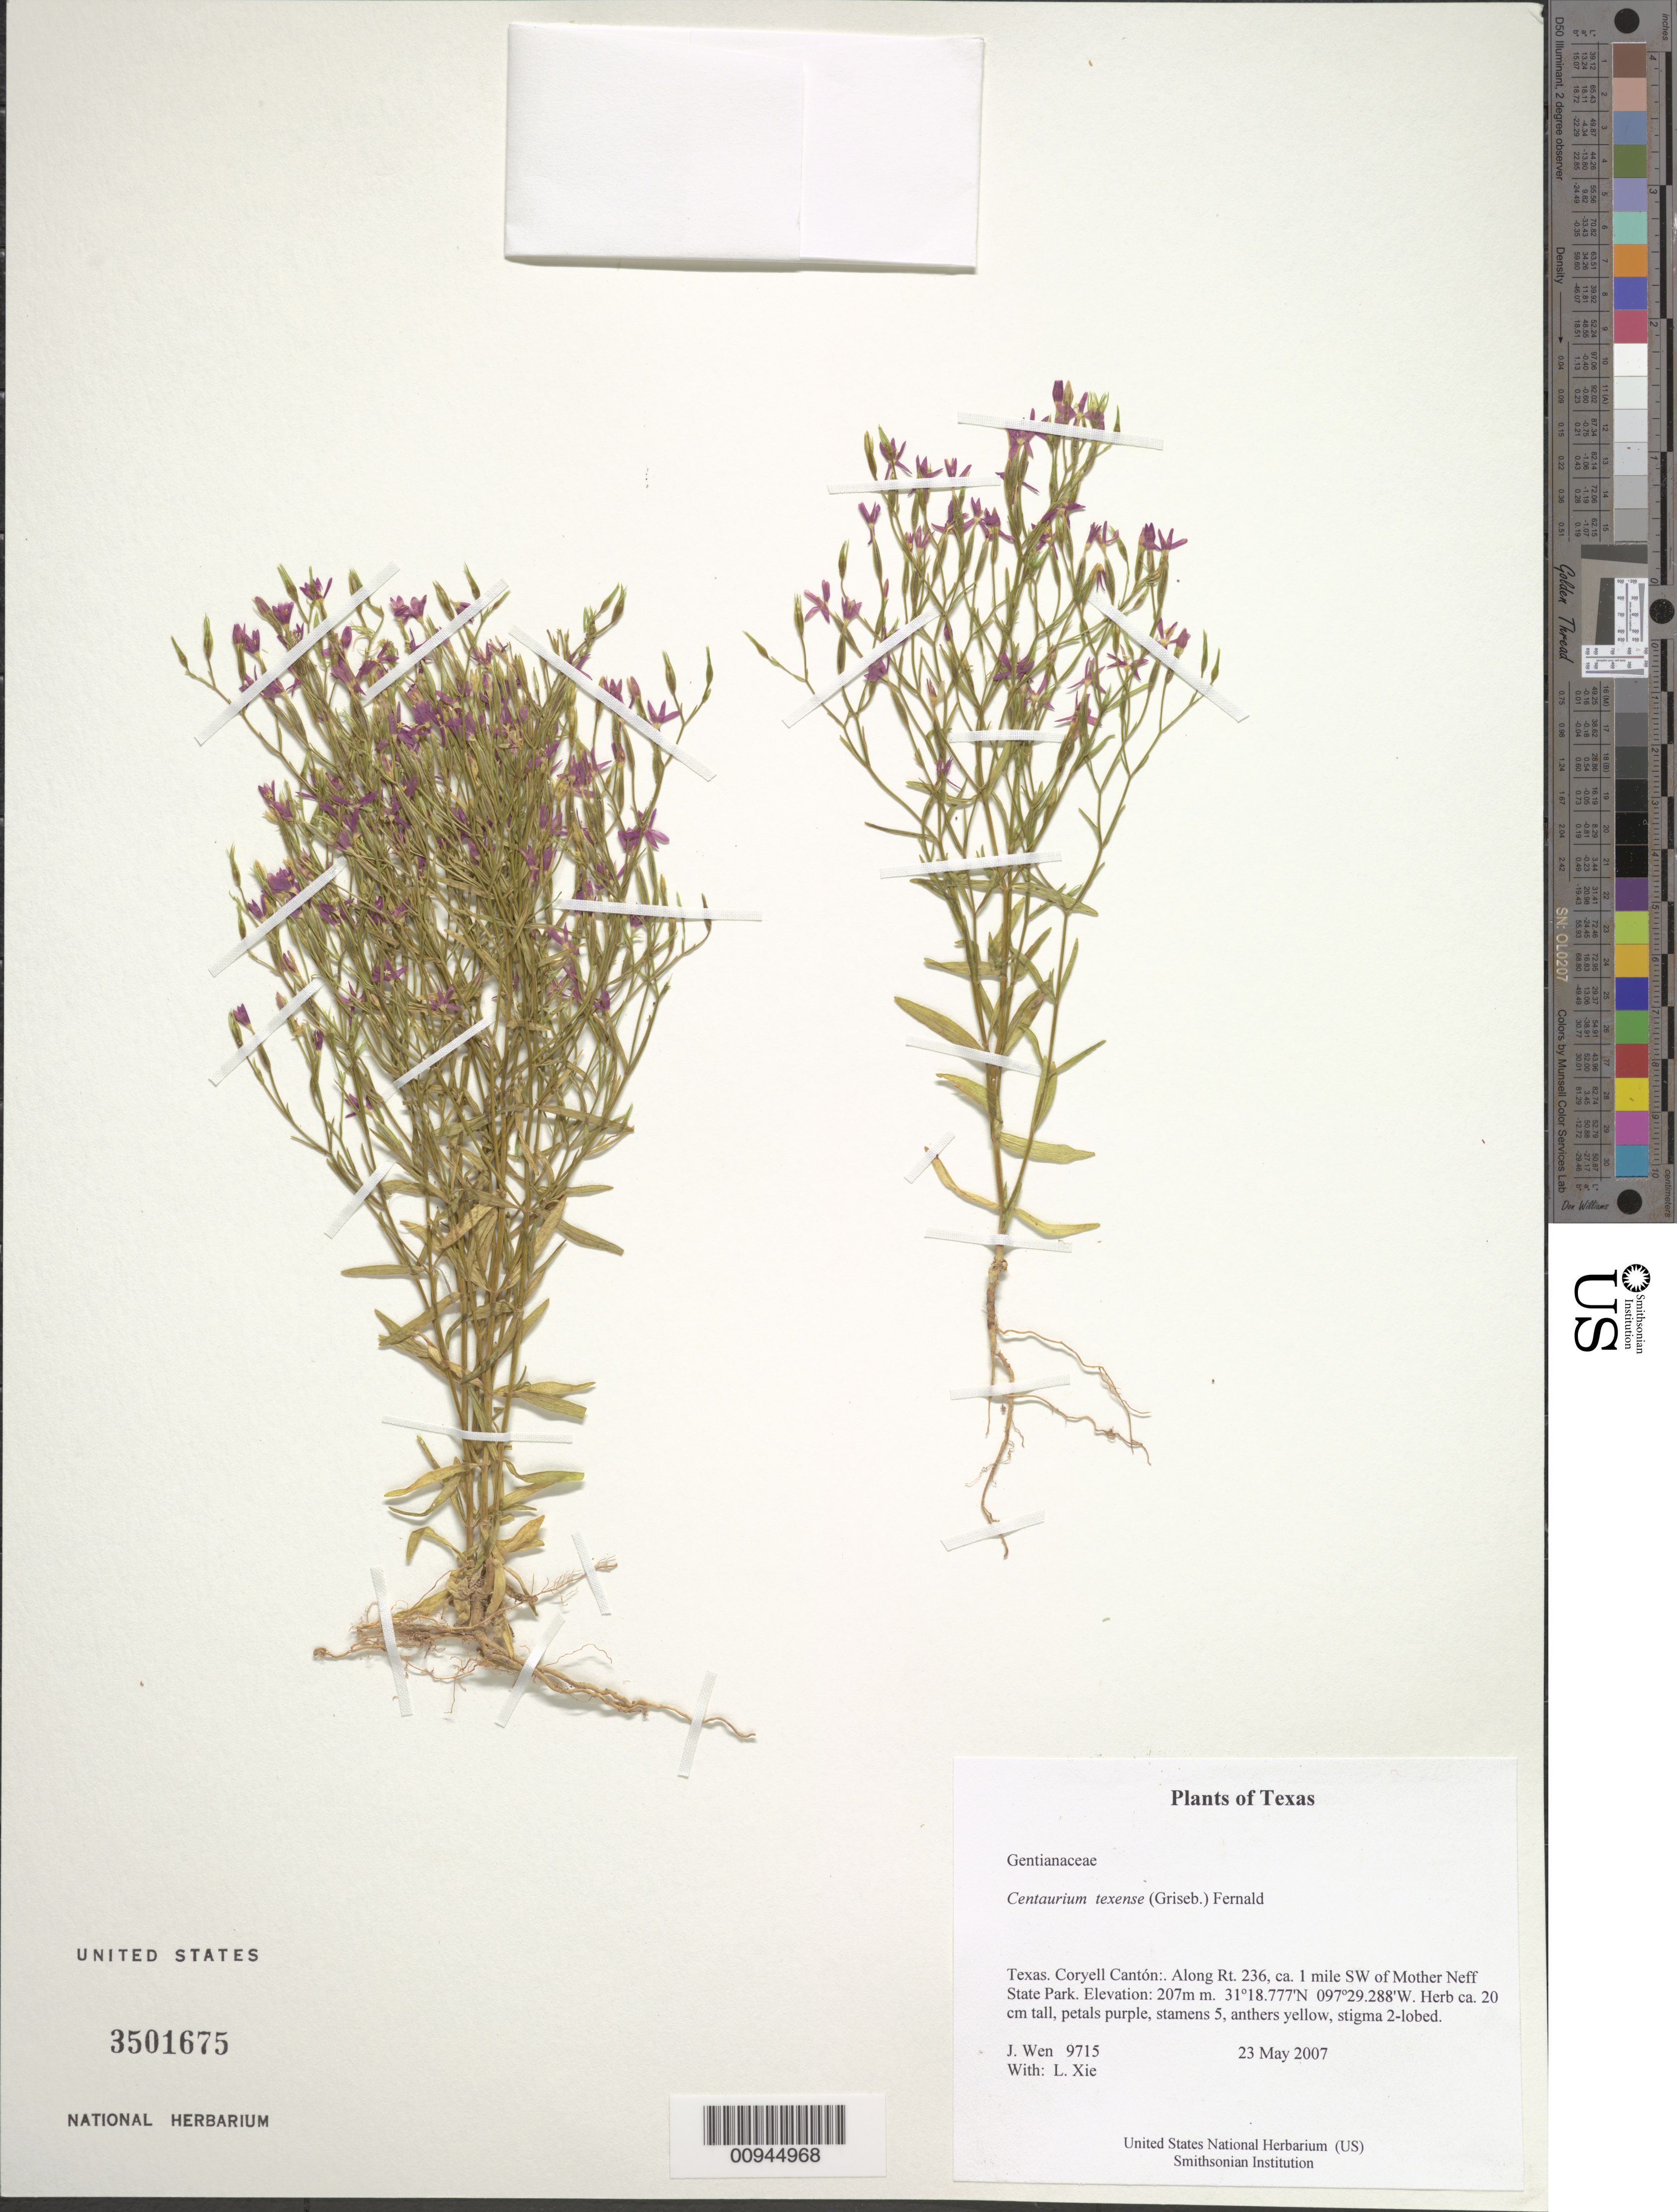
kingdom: Plantae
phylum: Tracheophyta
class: Magnoliopsida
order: Gentianales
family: Gentianaceae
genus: Centaurium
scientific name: Centaurium texense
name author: (Griseb.) Fernald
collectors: J. Wen & L. Xie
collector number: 9715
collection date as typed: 23 May 2007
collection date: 2007-05-23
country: United States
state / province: Texas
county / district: Coryell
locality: Along Rt. 236, ca. 1 mile SW of Mother Neff State Park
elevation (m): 207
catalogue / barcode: US 3501675